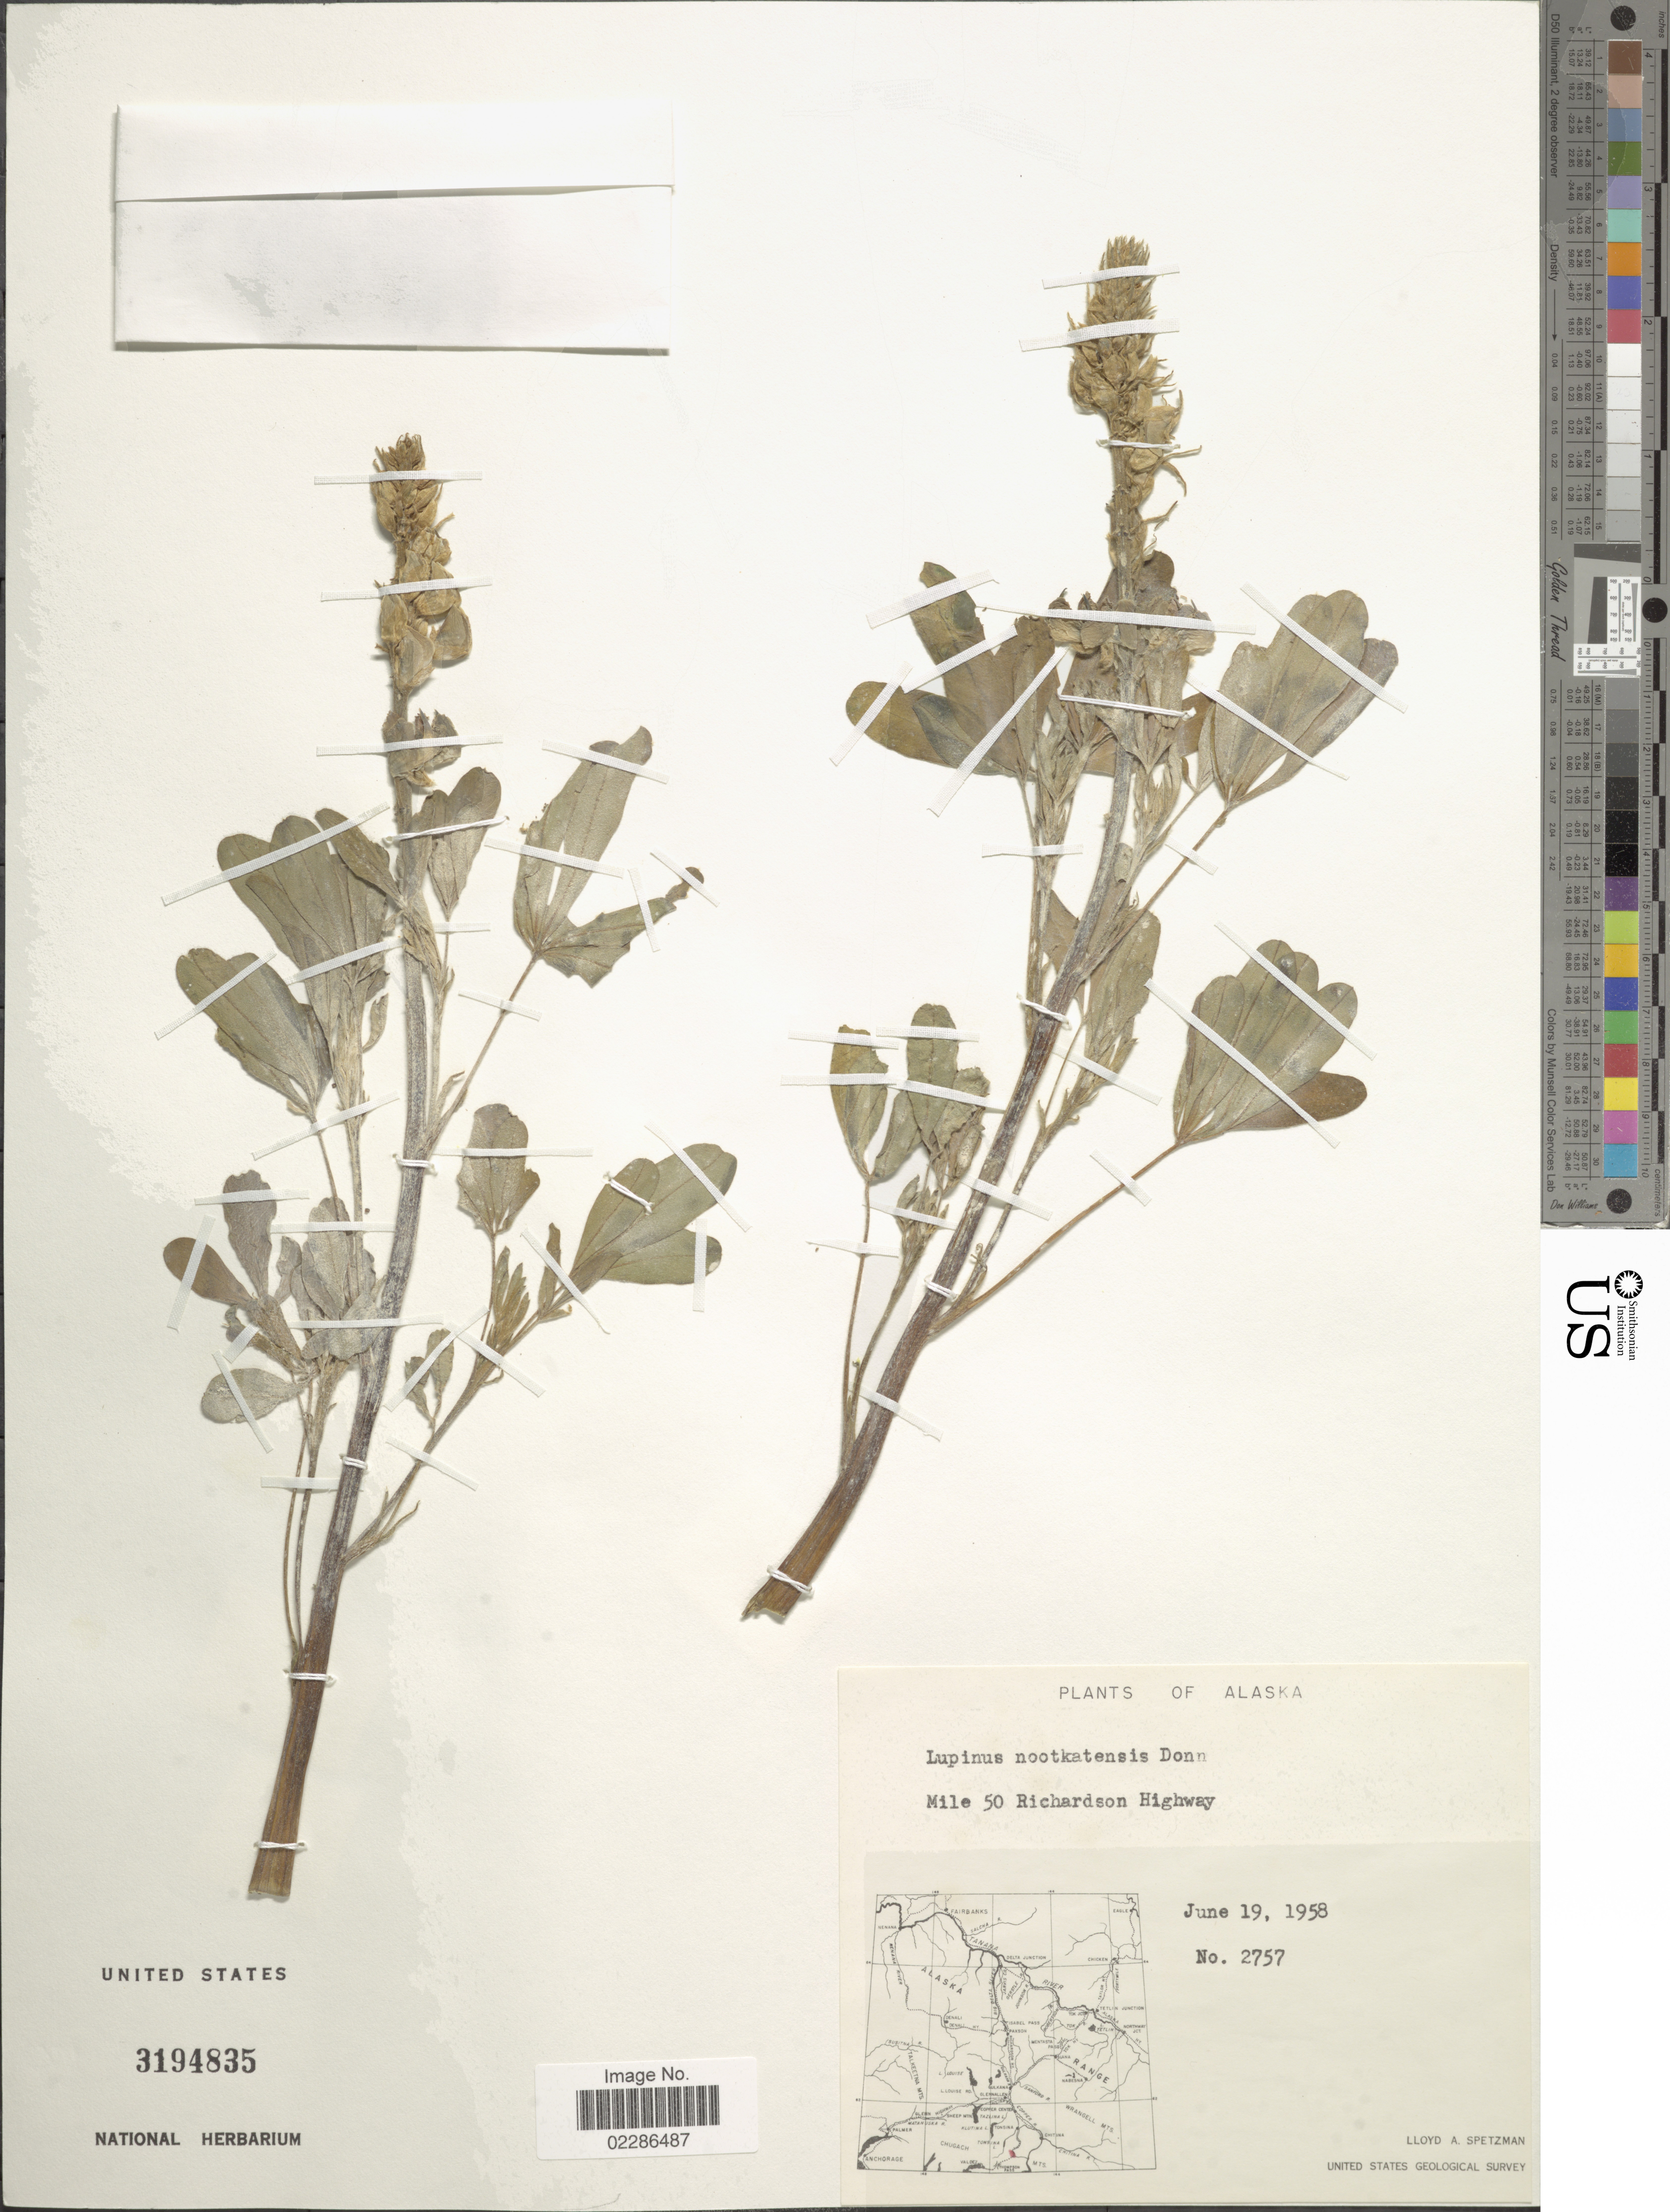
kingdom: Plantae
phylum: Tracheophyta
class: Magnoliopsida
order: Fabales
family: Fabaceae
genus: Lupinus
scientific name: Lupinus nootkatensis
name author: Donn ex Sims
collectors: L. Spetzman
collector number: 2757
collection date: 1958-06-19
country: United States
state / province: Alaska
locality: Mile 50 Richardson Highway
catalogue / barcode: US 3194835